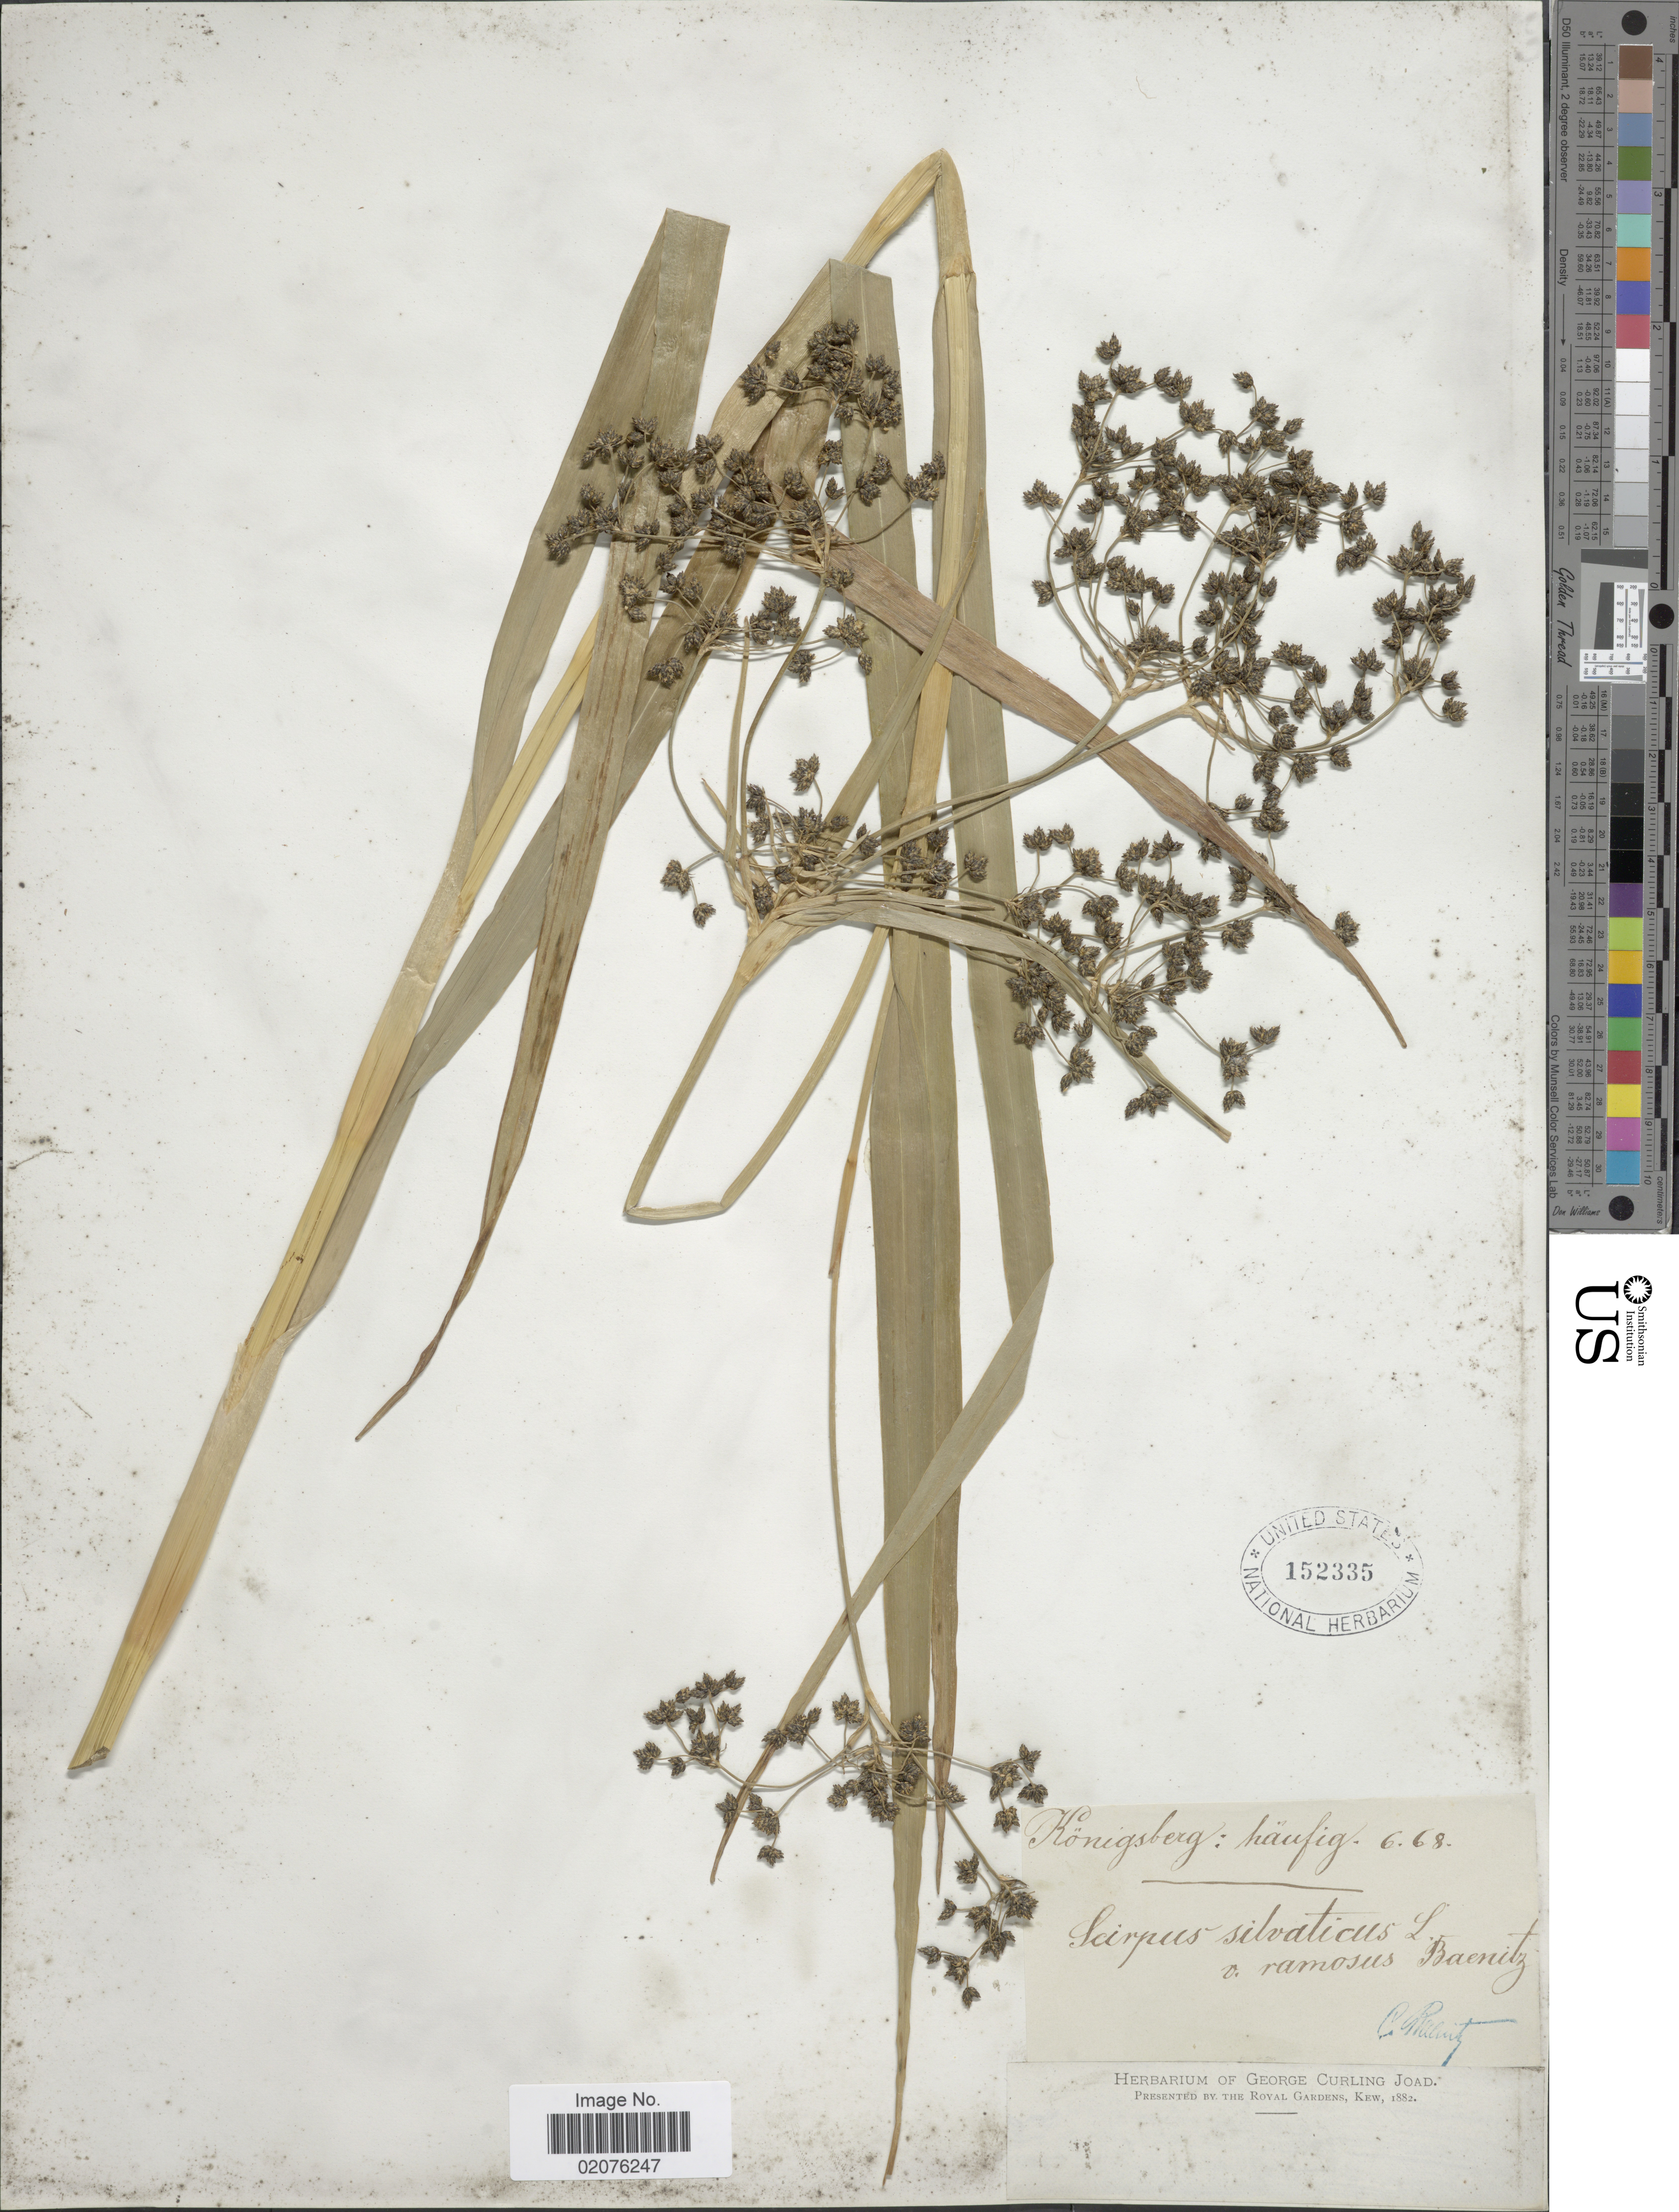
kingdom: Plantae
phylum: Tracheophyta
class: Liliopsida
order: Poales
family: Cyperaceae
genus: Scirpus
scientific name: Scirpus sylvaticus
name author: L.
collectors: C. G. Baenitz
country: Russian Federation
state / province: Kaliningrad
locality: Konigsberg; Haufig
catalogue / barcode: US 152335